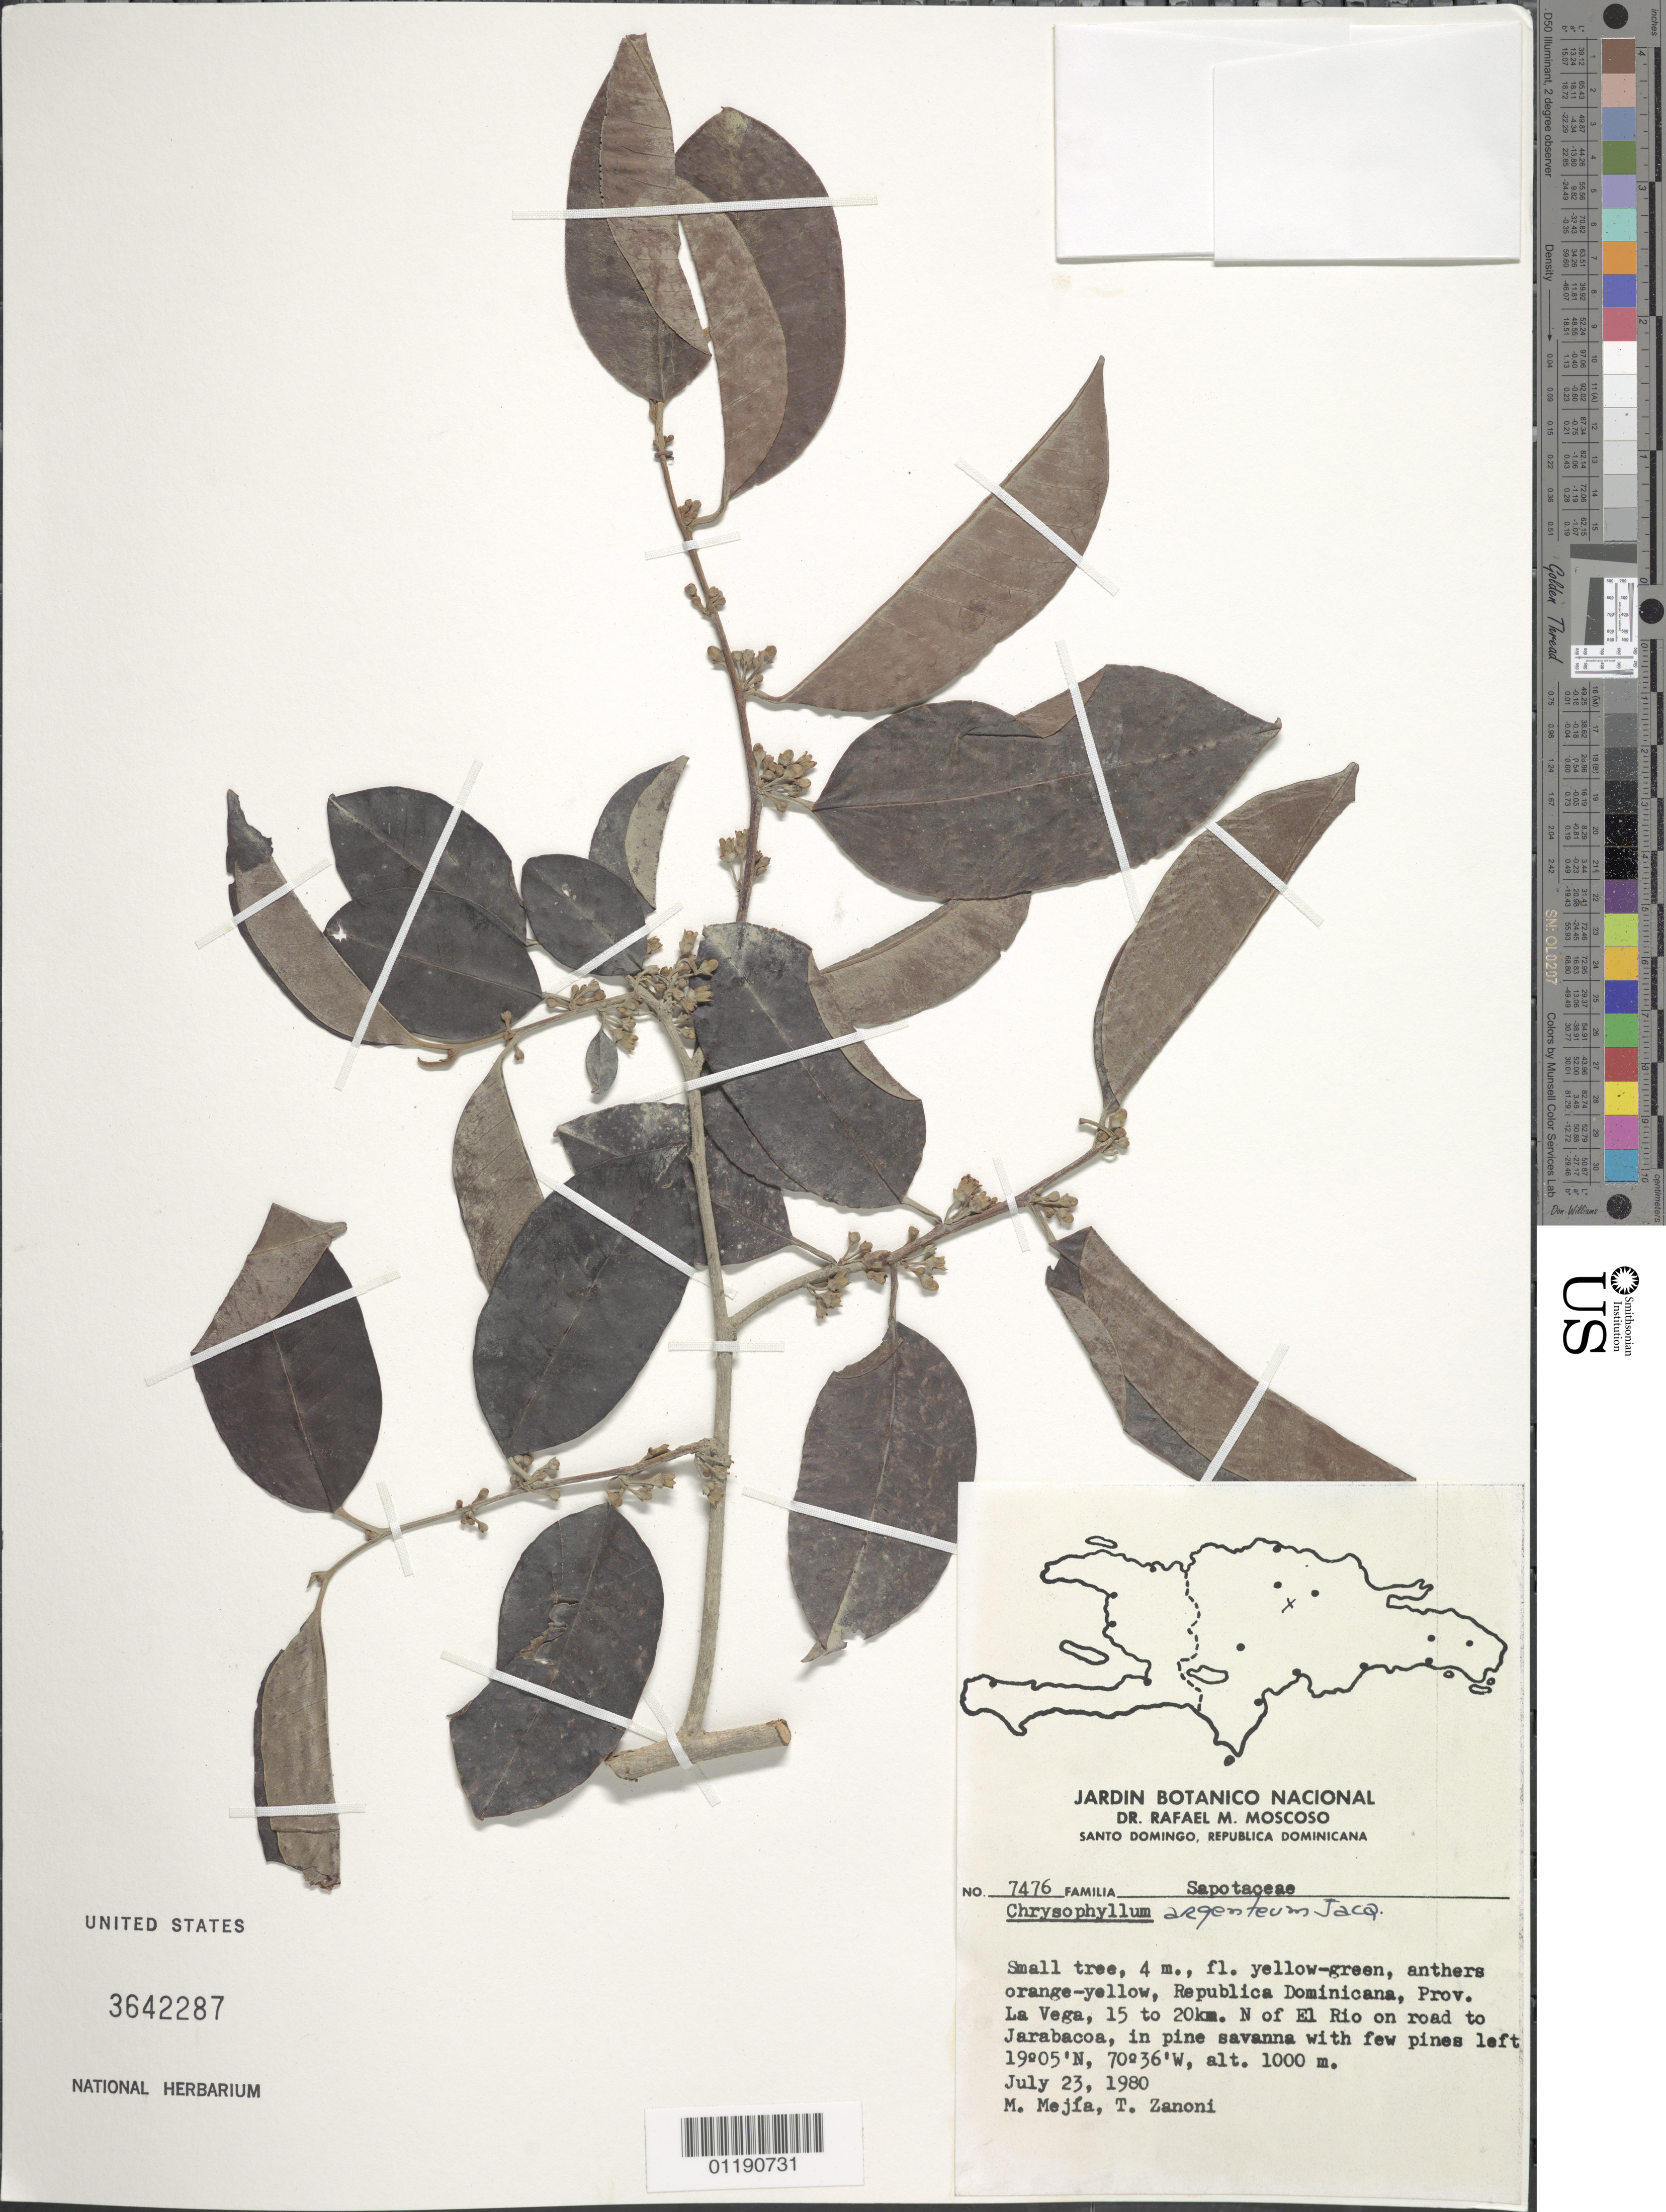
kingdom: Plantae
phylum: Tracheophyta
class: Magnoliopsida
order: Ericales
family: Sapotaceae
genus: Chrysophyllum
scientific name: Chrysophyllum argenteum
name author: Jacq.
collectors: M. Mejia & T. A. Zanoni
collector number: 7476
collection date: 1980-07-23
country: Dominican Republic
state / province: La Vega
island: Hispaniola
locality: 15 to 20 km. N of El Rio on road to Jarabacoa.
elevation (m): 1000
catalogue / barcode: US 3642287